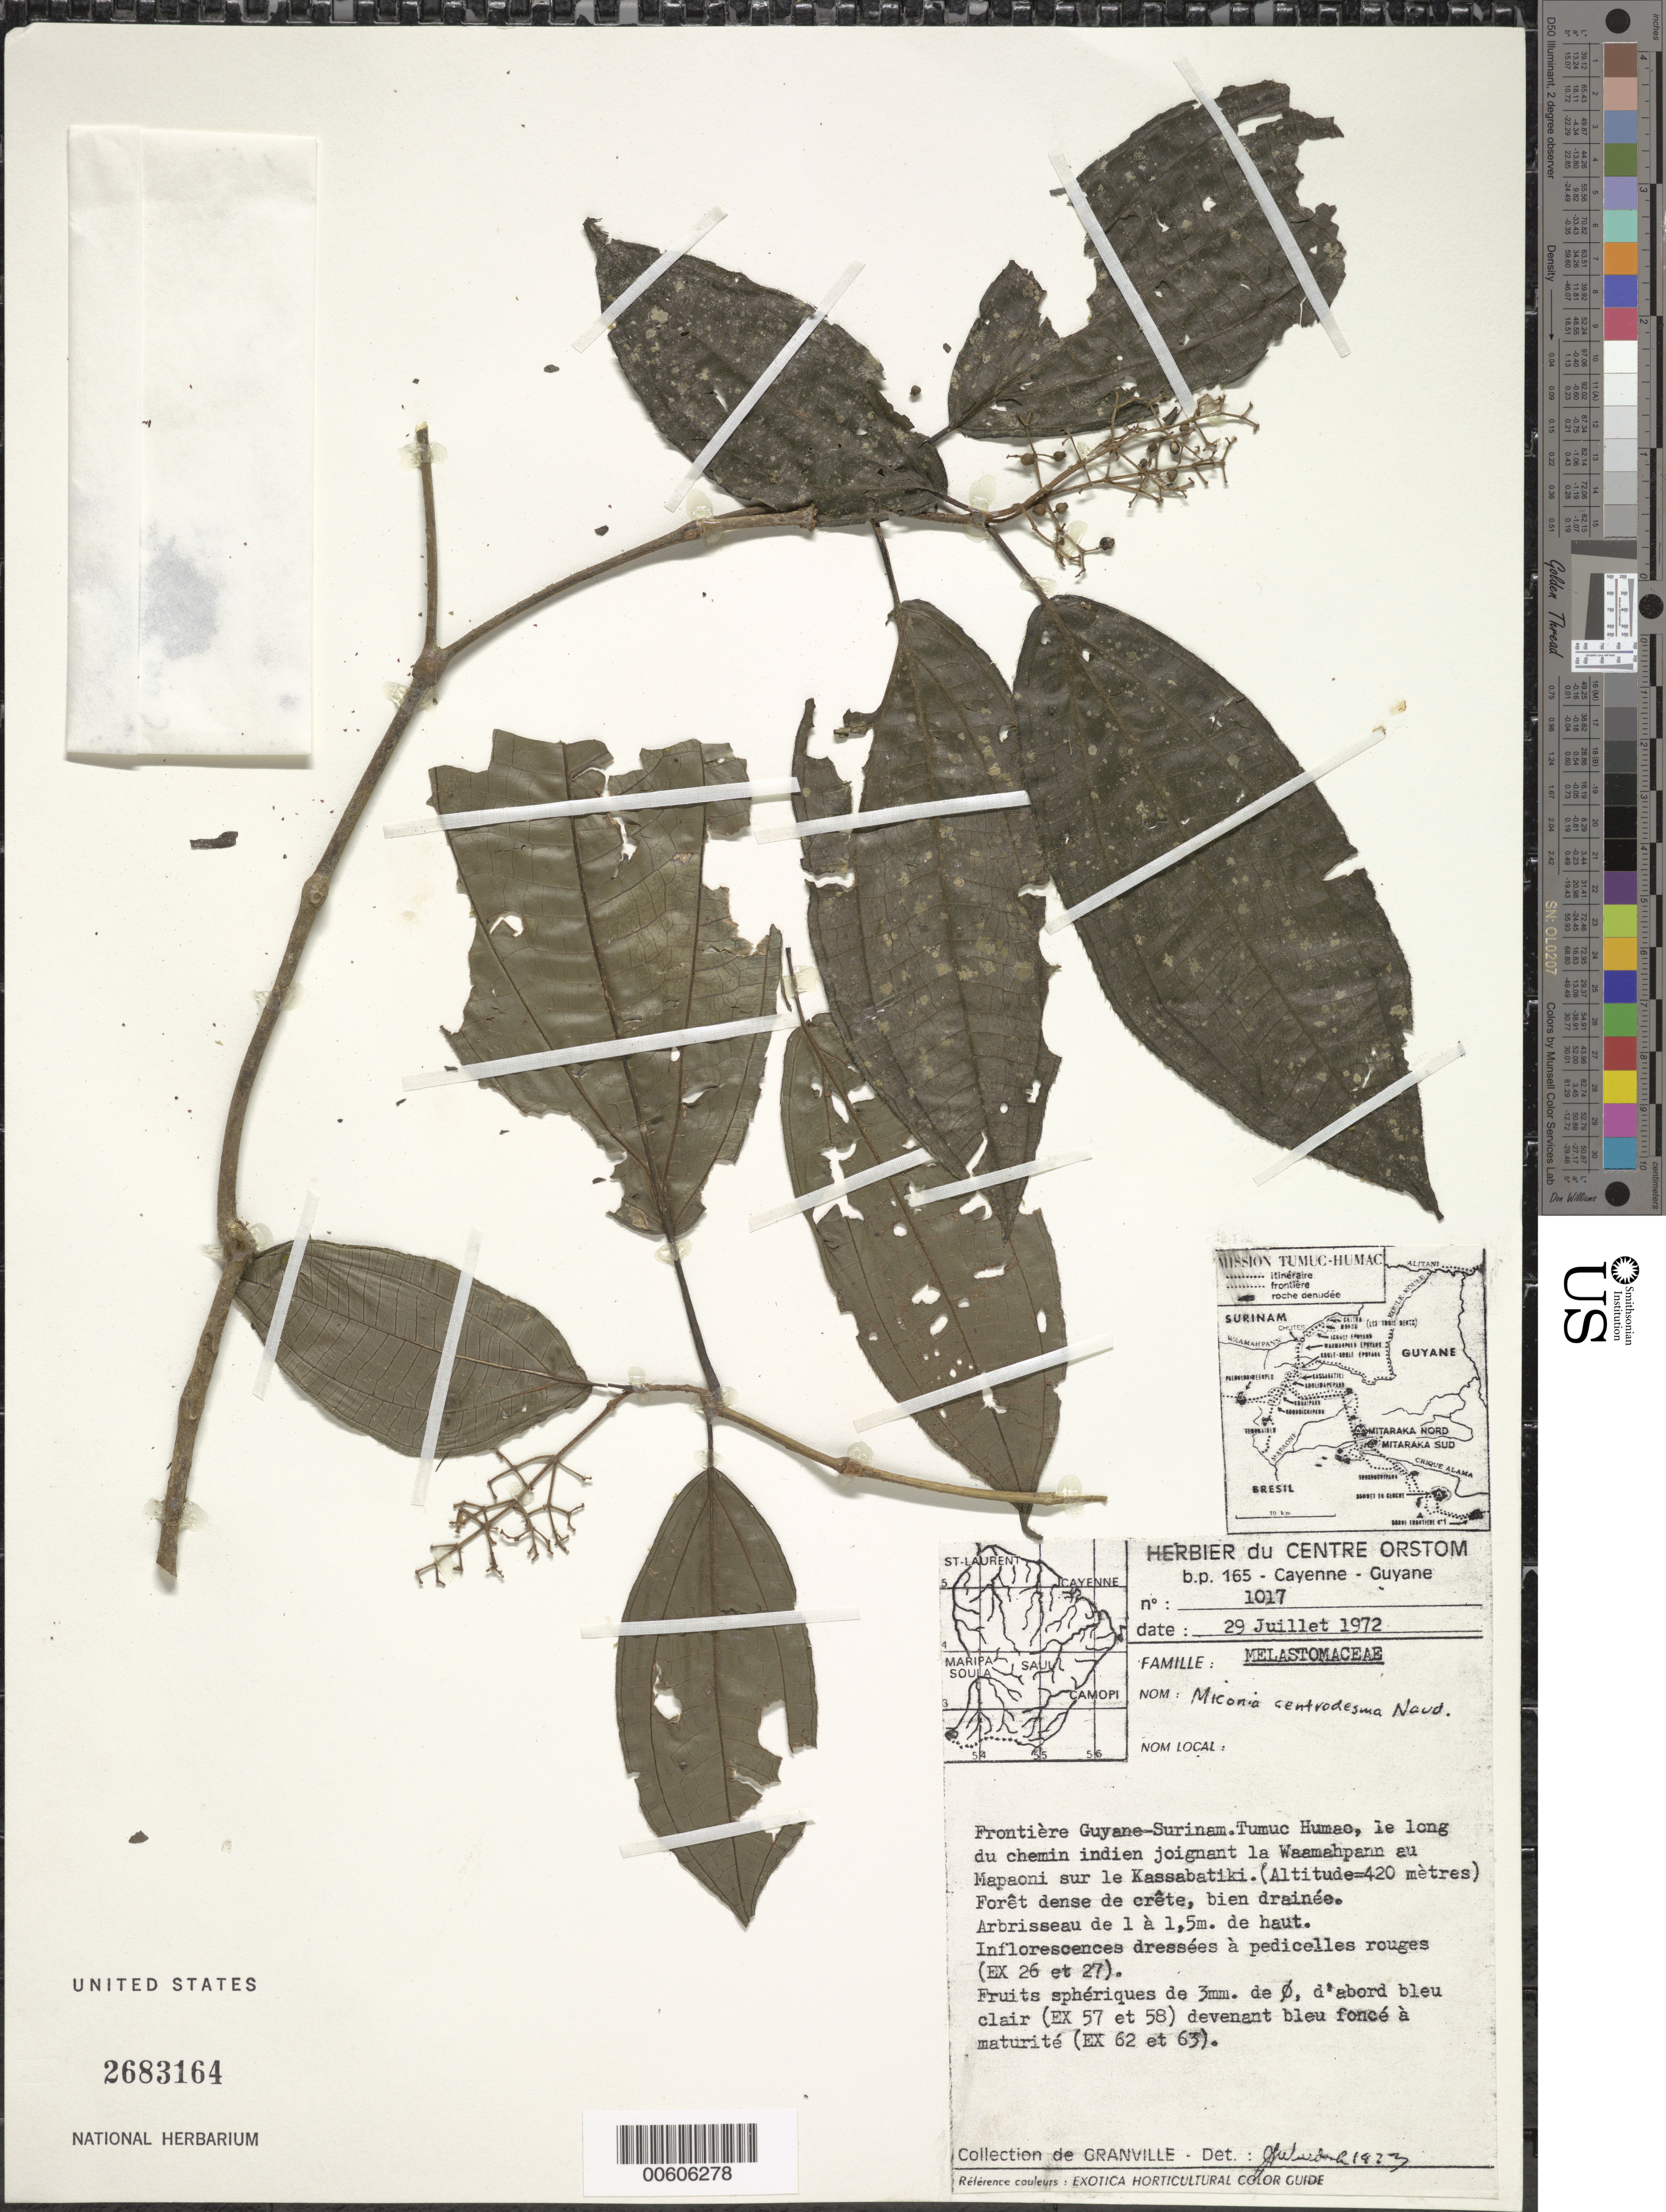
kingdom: Plantae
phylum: Tracheophyta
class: Magnoliopsida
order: Myrtales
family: Melastomataceae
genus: Miconia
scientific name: Miconia centrodesma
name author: Naudin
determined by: Wurdack, John J., (US), US (UNITED STATES)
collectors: J.-J. de Granville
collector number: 1017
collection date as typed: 29-Jul-72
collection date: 1972-07-29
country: French Guiana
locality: Tumuc-Humac, intersection of Koulé Koulé Creek & Waamhpann au Mapaoni; frontièr Guyane-Suriname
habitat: Foret dense de crete, bien drainee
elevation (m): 420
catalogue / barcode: US 2683164